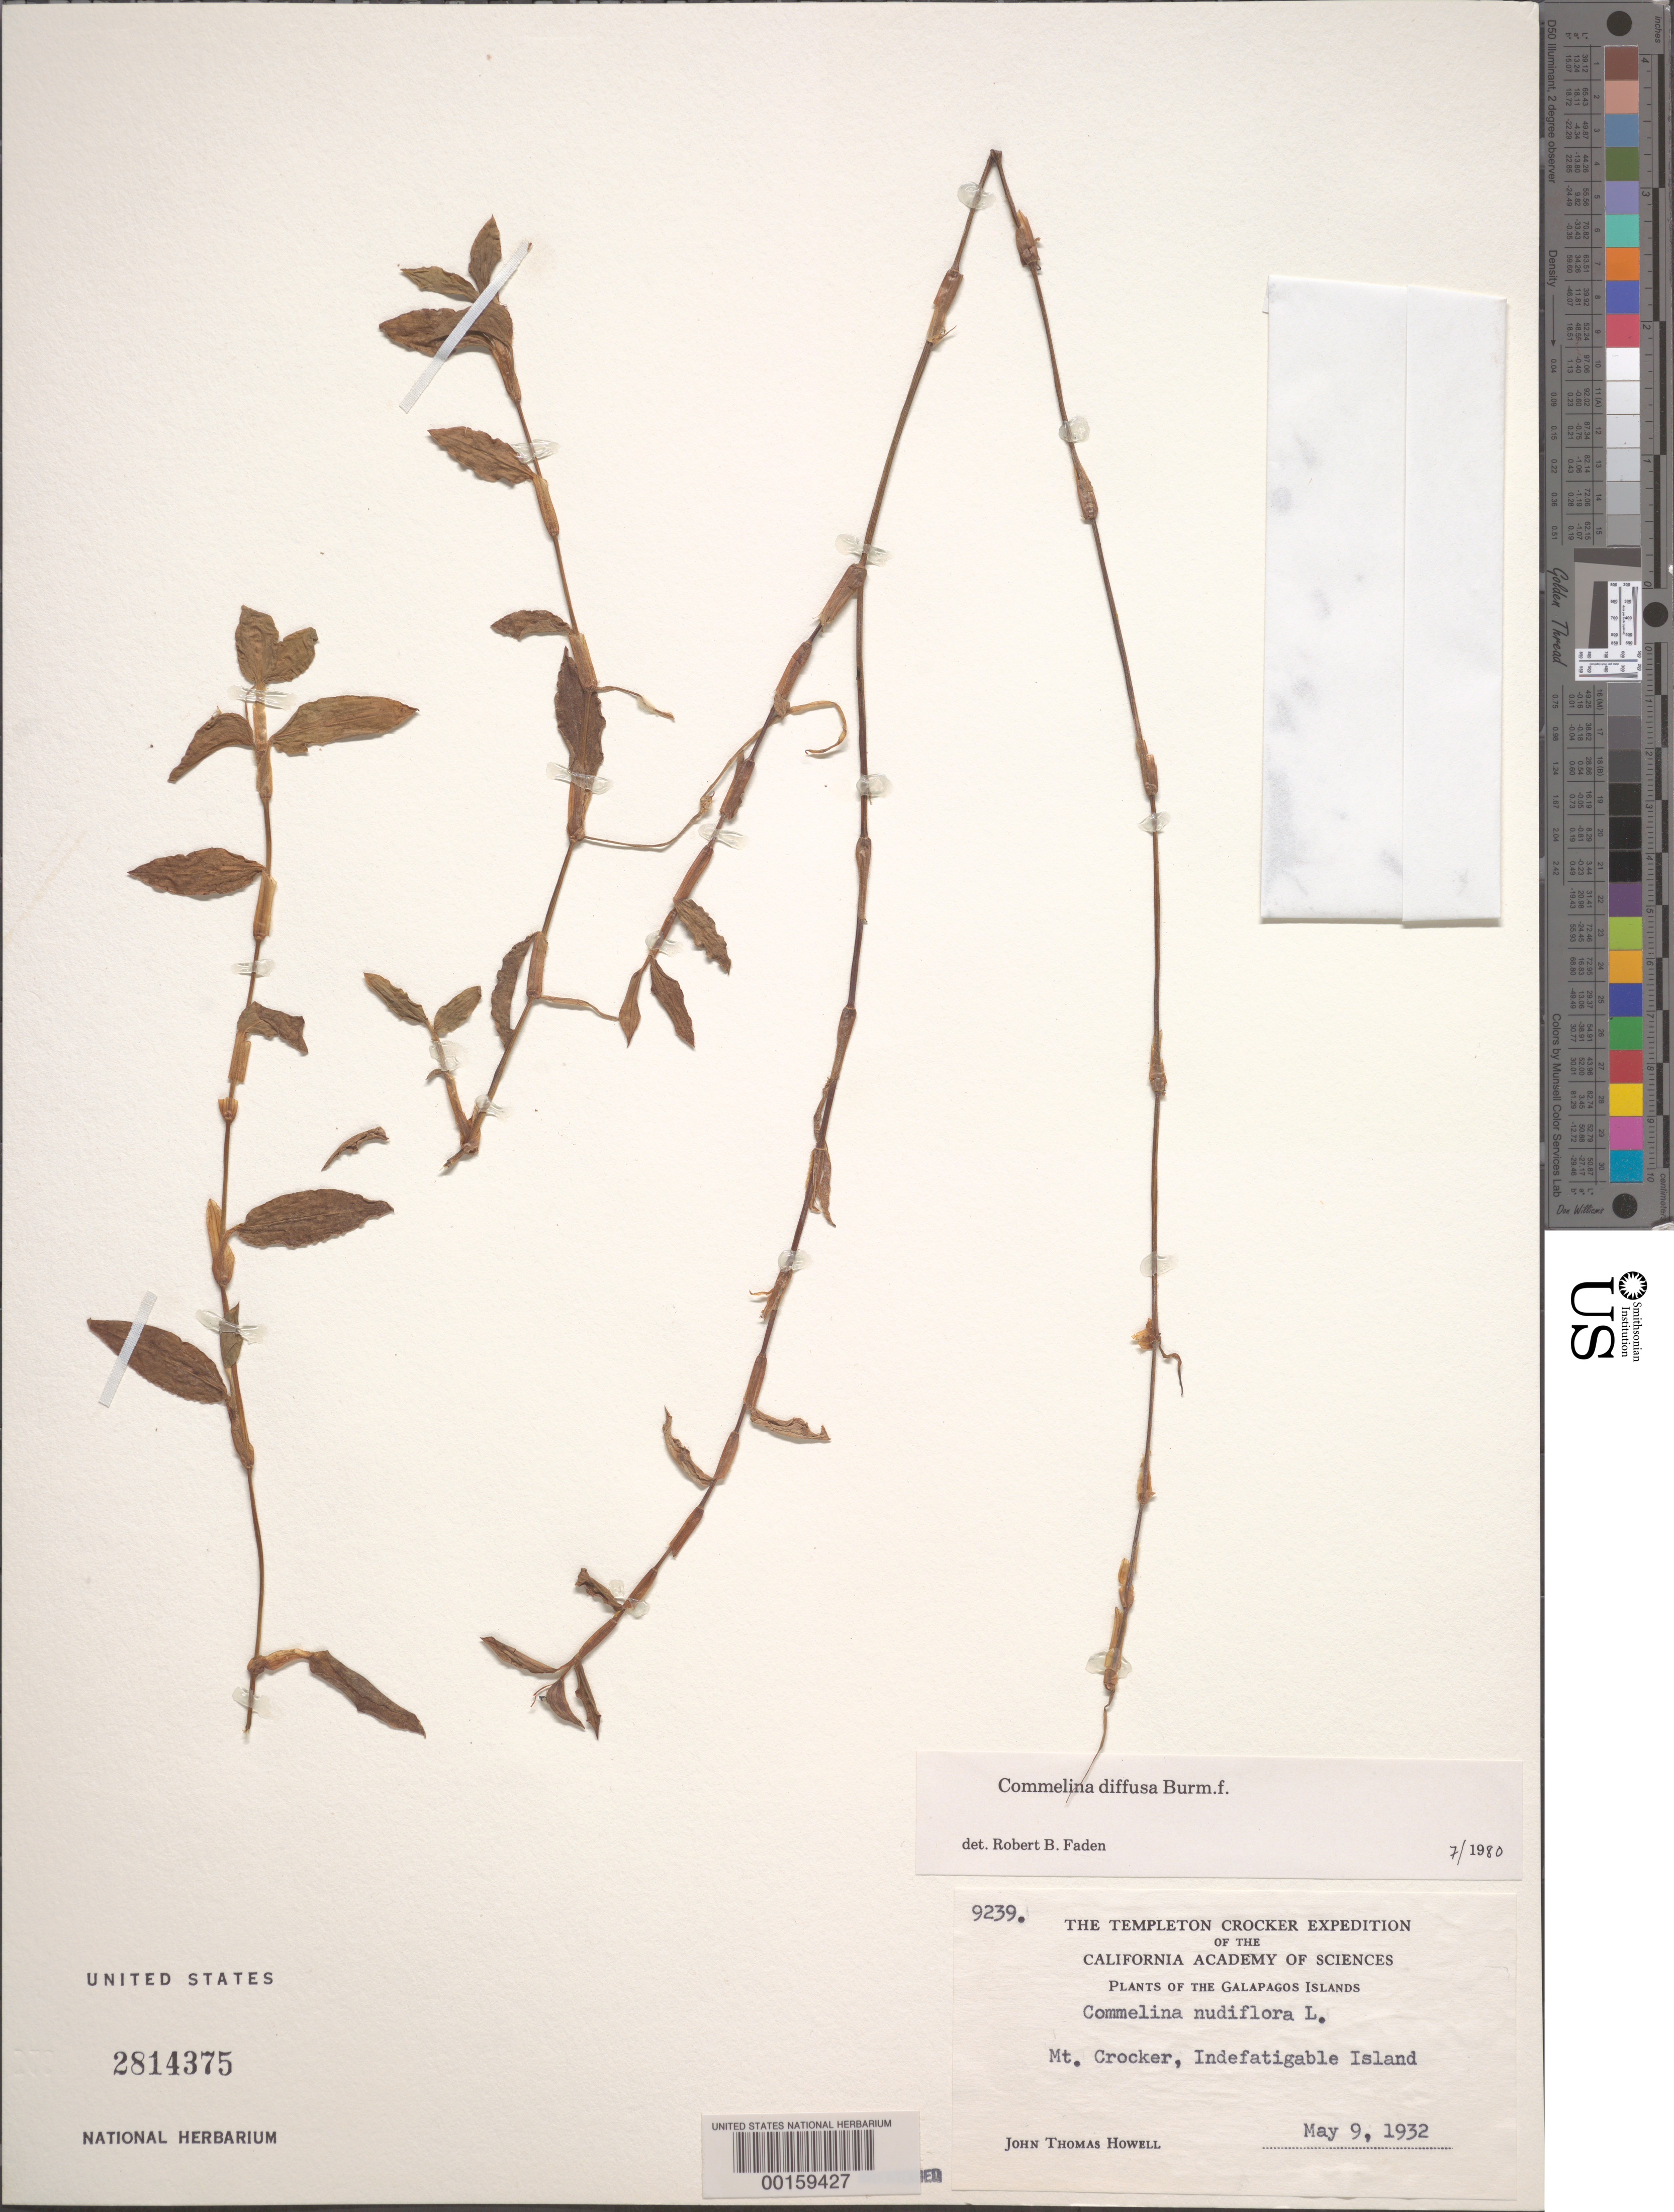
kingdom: Plantae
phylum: Tracheophyta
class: Liliopsida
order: Commelinales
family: Commelinaceae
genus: Commelina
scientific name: Commelina diffusa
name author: Burm. f.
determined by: Faden, Robert B., (US), Smithsonian Institution - National Museum of Natural History (UNITED STATES)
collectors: J. T. Howell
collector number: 9239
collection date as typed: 09 May 1932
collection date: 1932-05-09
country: Ecuador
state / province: Colón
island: Santa Cruz [Indefatigable, Chaves]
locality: Mt. Crocker [Indefatigable I.]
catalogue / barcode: US 2814375